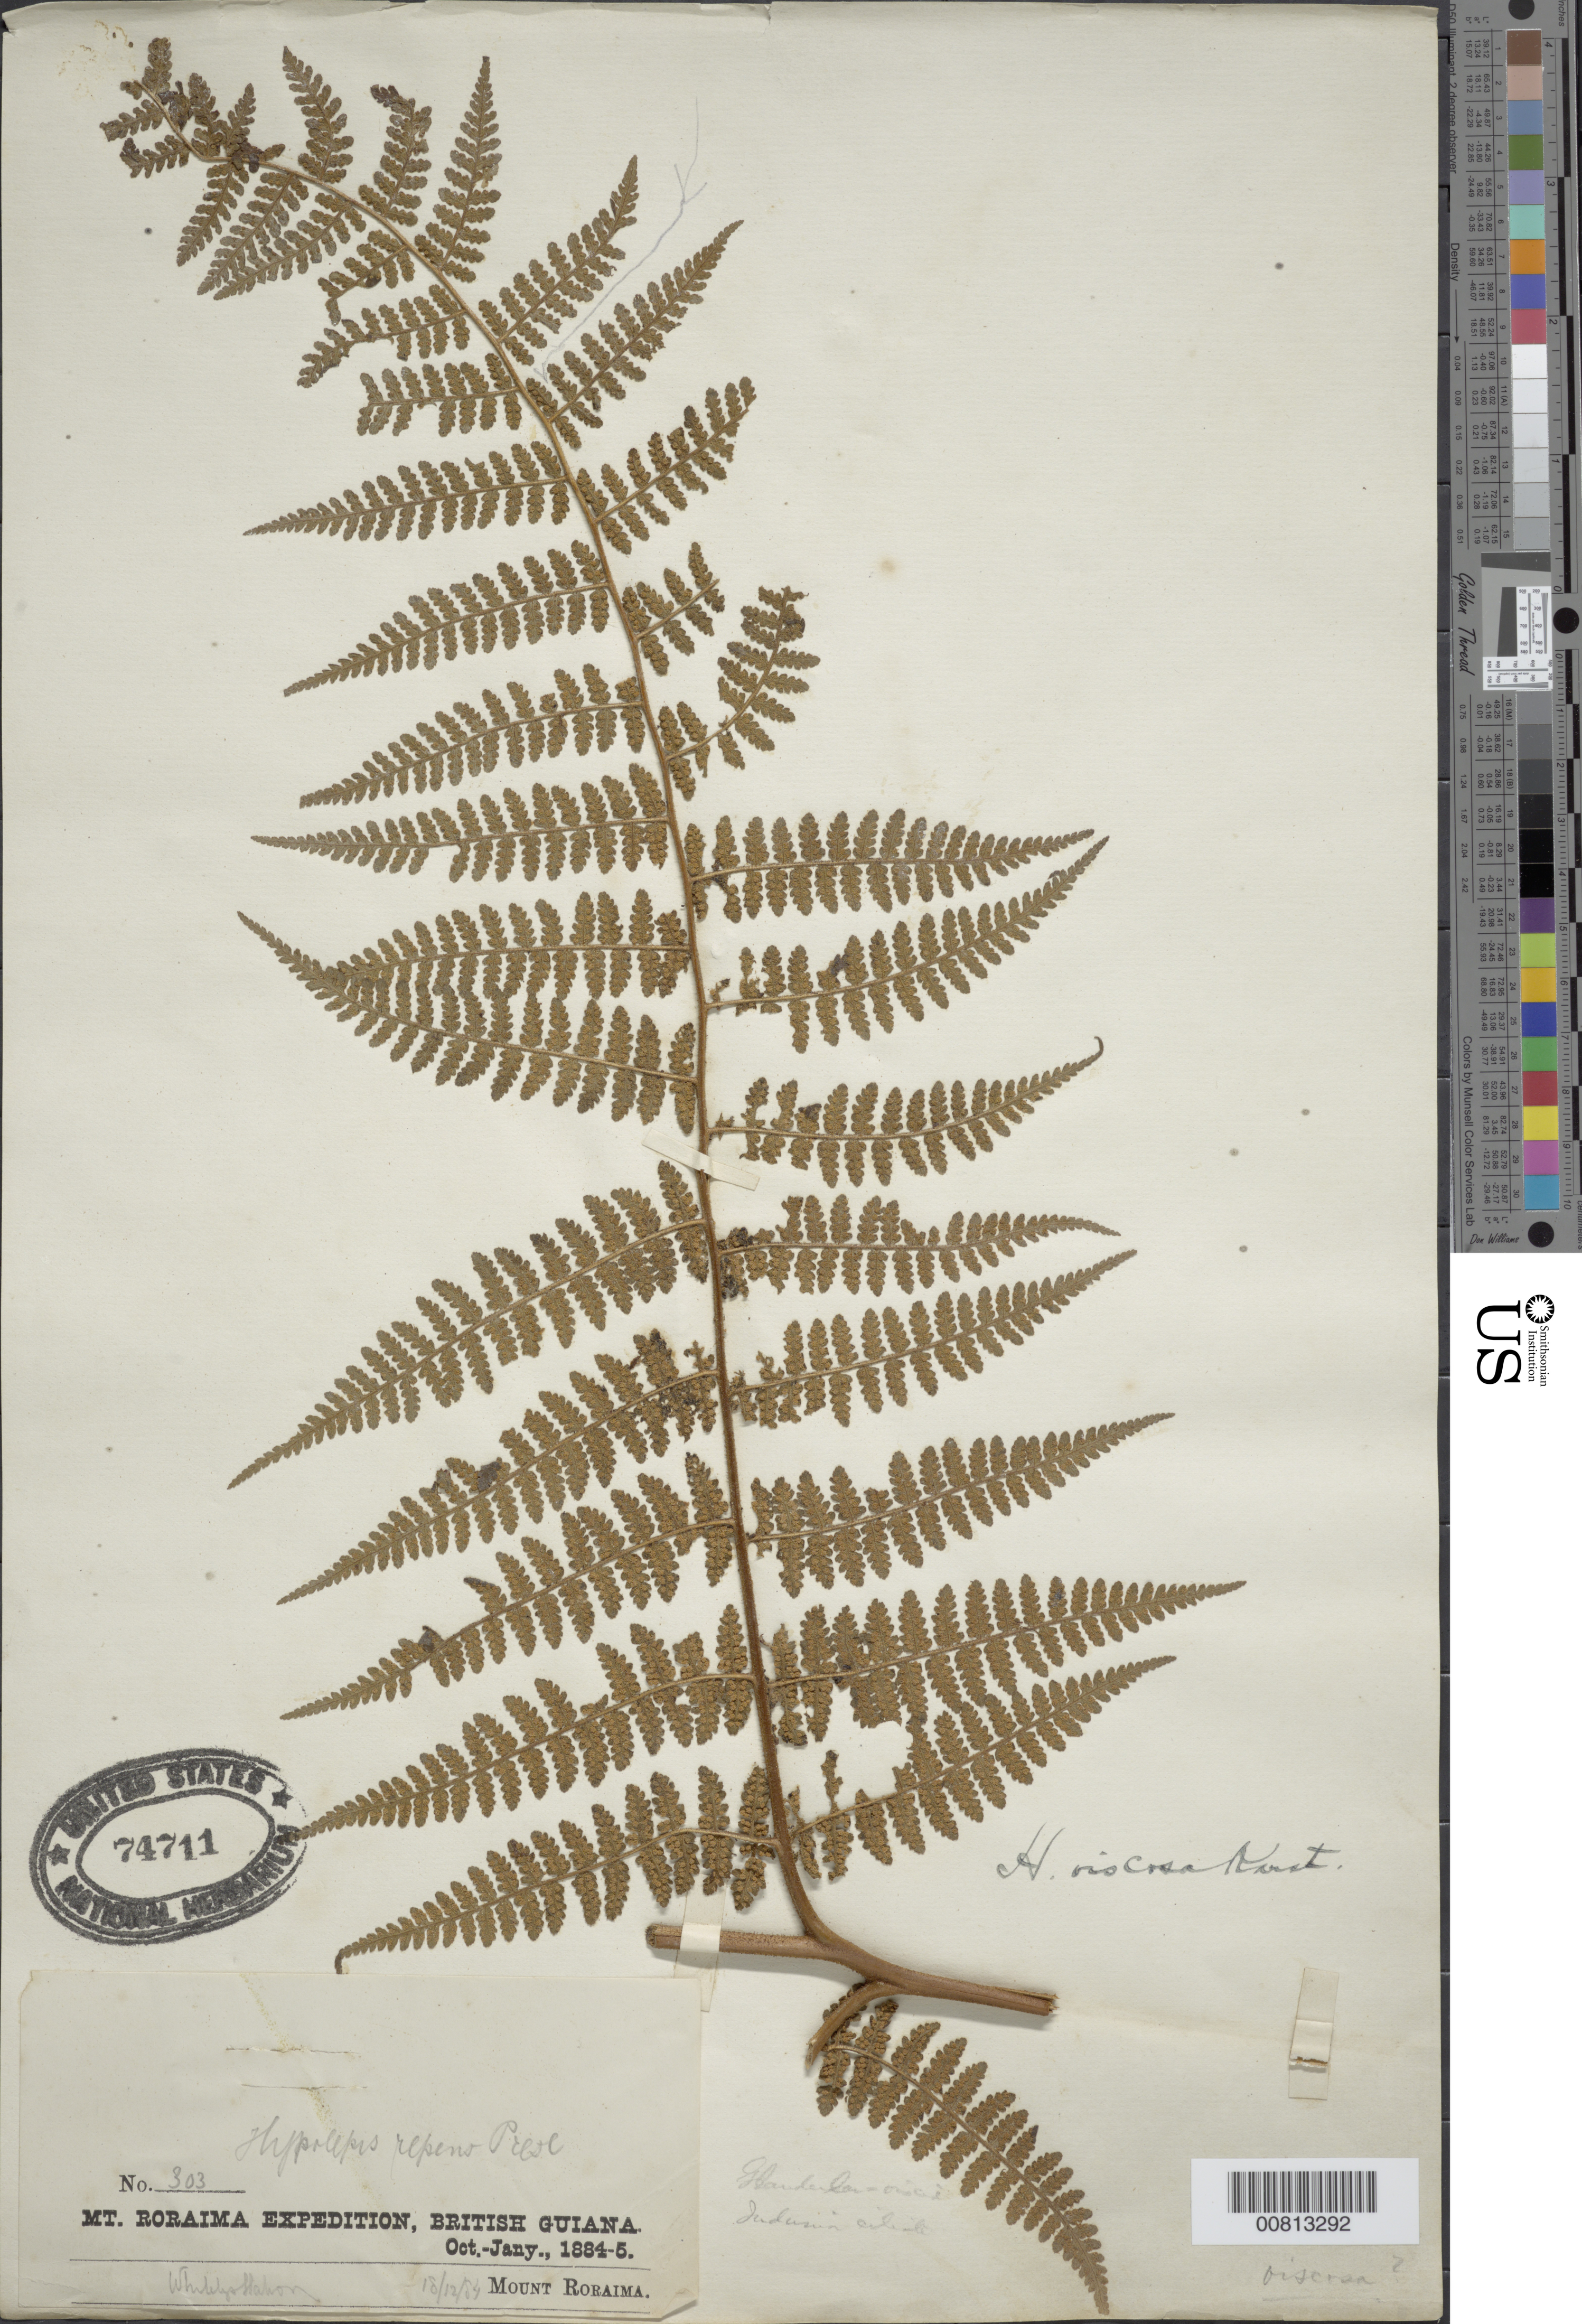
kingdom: Plantae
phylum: Tracheophyta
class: Polypodiopsida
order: Polypodiales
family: Dennstaedtiaceae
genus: Hypolepis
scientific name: Hypolepis viscosa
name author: H. Karst.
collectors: E. F. im Thurn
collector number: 303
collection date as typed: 18 December 1884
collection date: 1884-12-18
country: Guyana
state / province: Cuyuni-Mazaruni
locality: Mt. Roraima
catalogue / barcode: US 74711